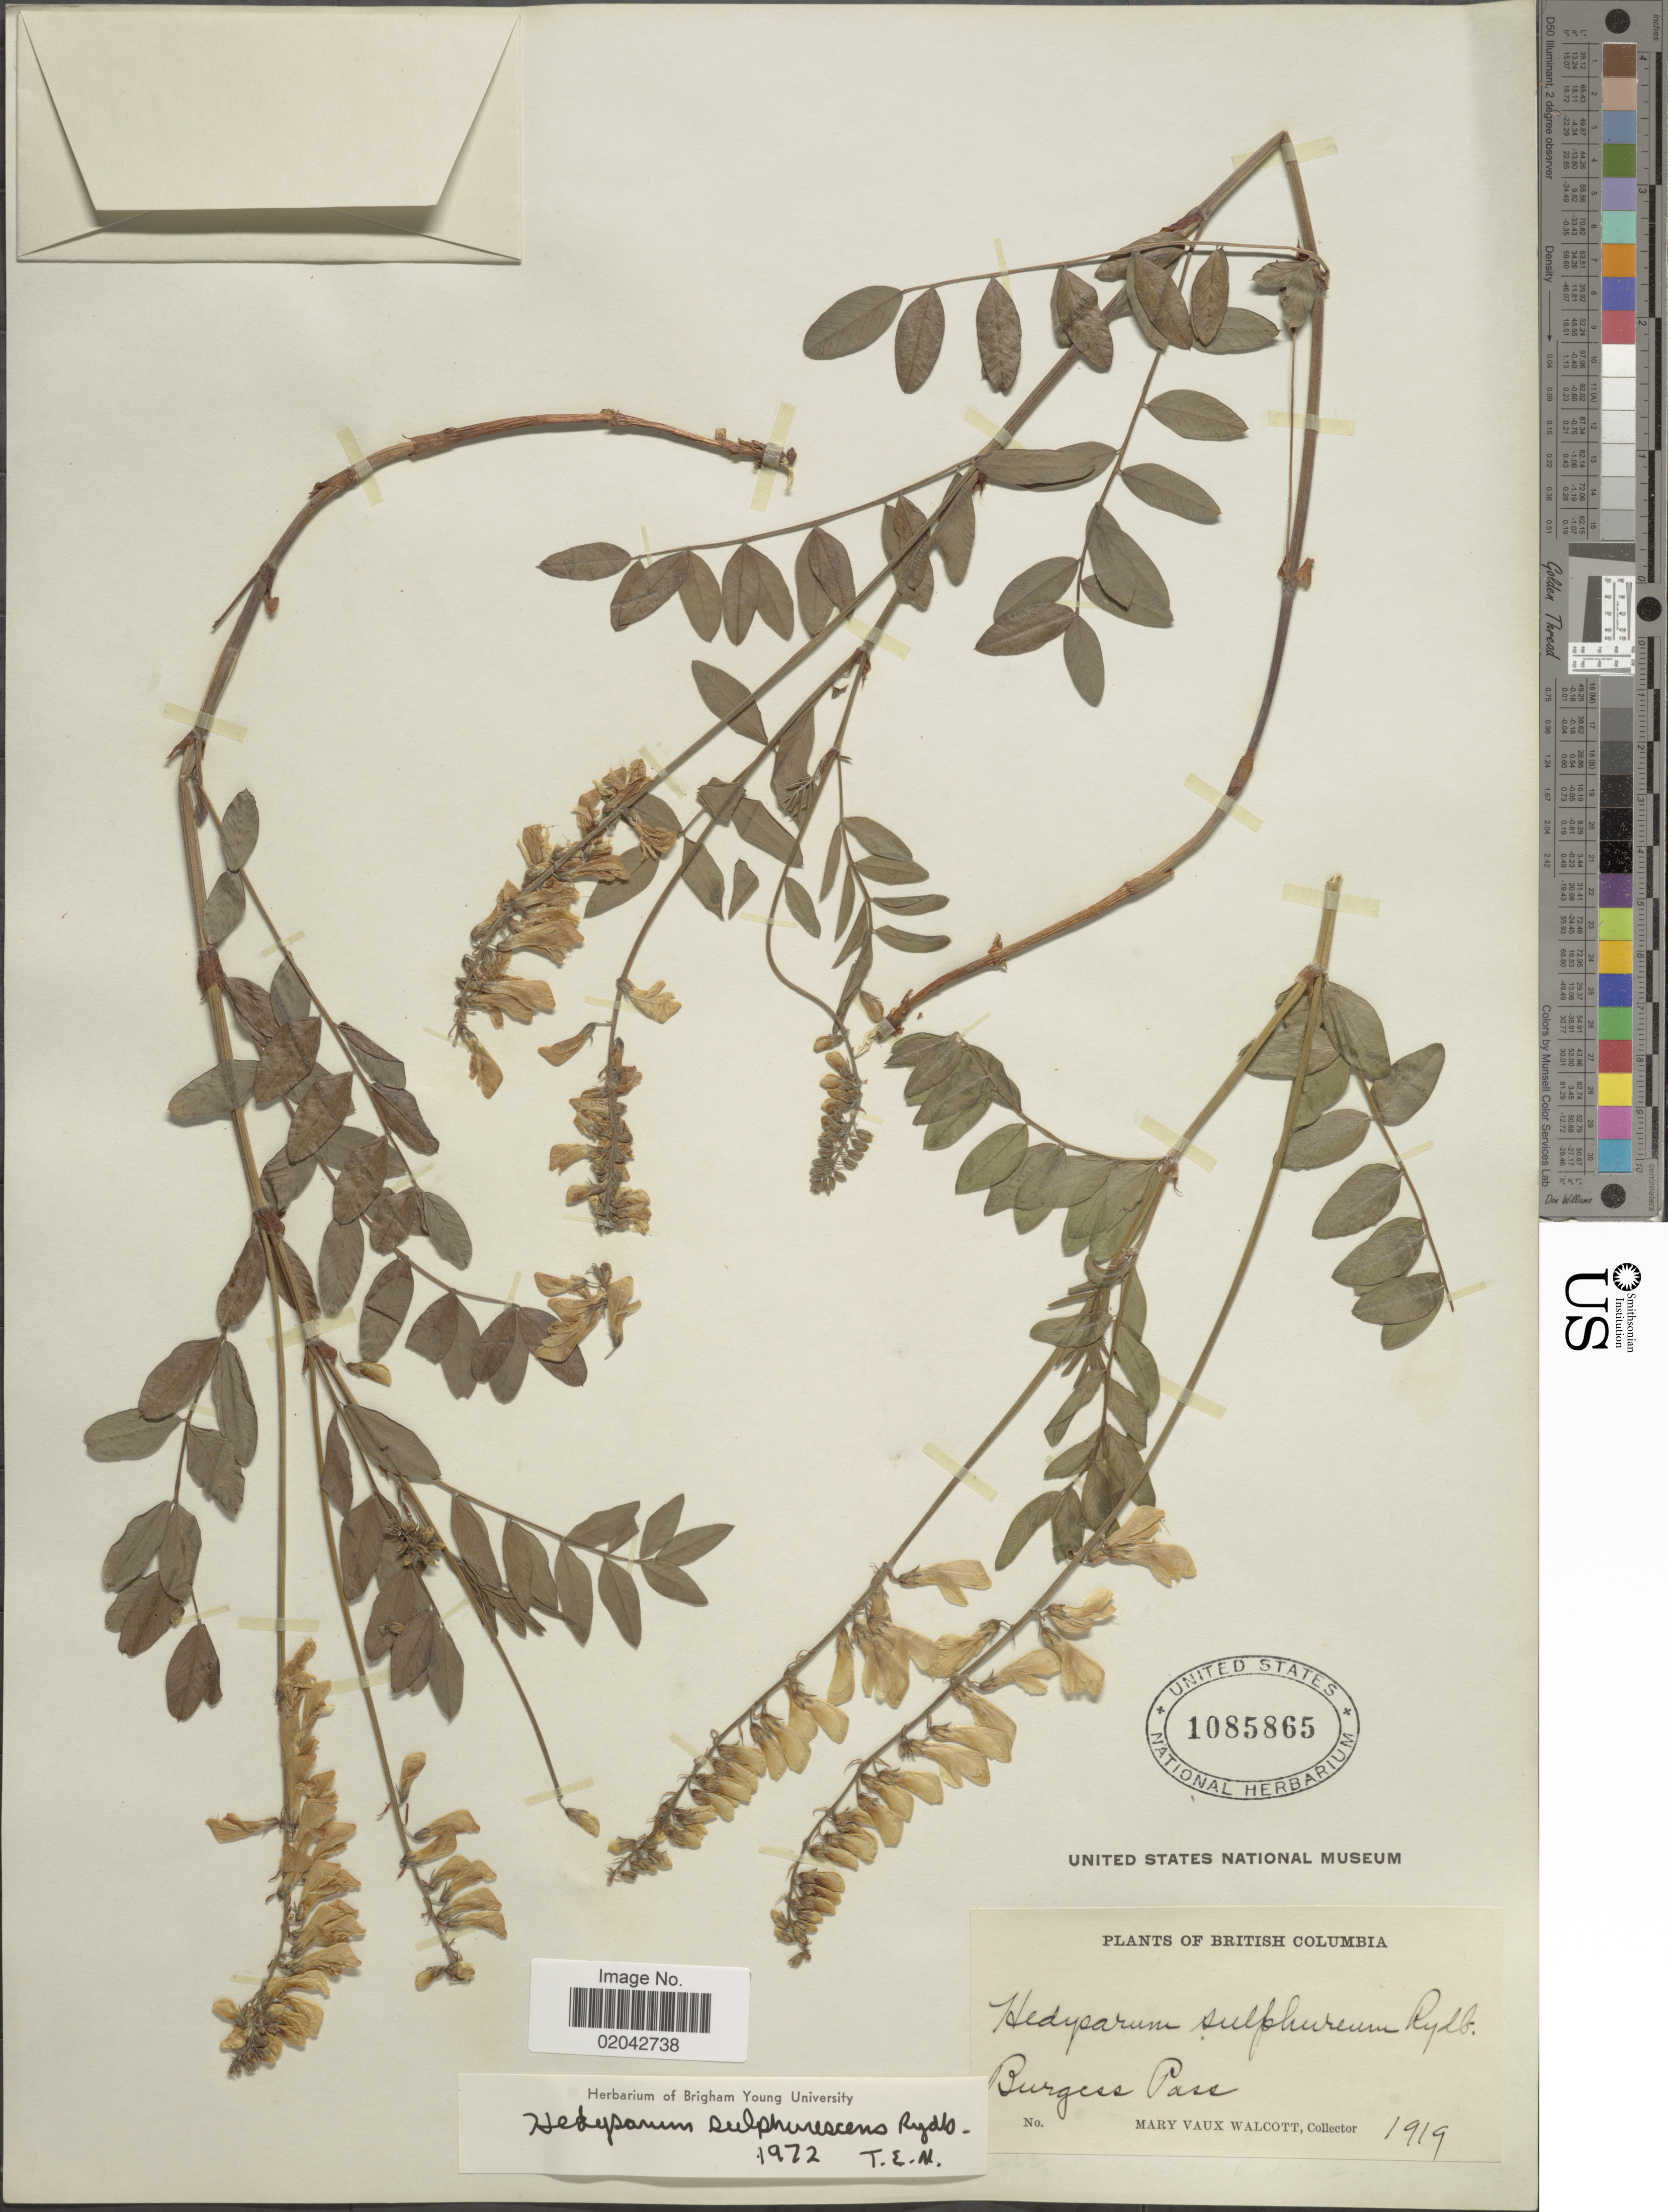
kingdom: Plantae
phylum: Tracheophyta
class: Magnoliopsida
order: Fabales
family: Fabaceae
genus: Hedysarum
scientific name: Hedysarum sulphurescens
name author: Rydb.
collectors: M. Walcott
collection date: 1919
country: Canada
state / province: British Columbia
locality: Burgess Pass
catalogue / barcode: US 1085865